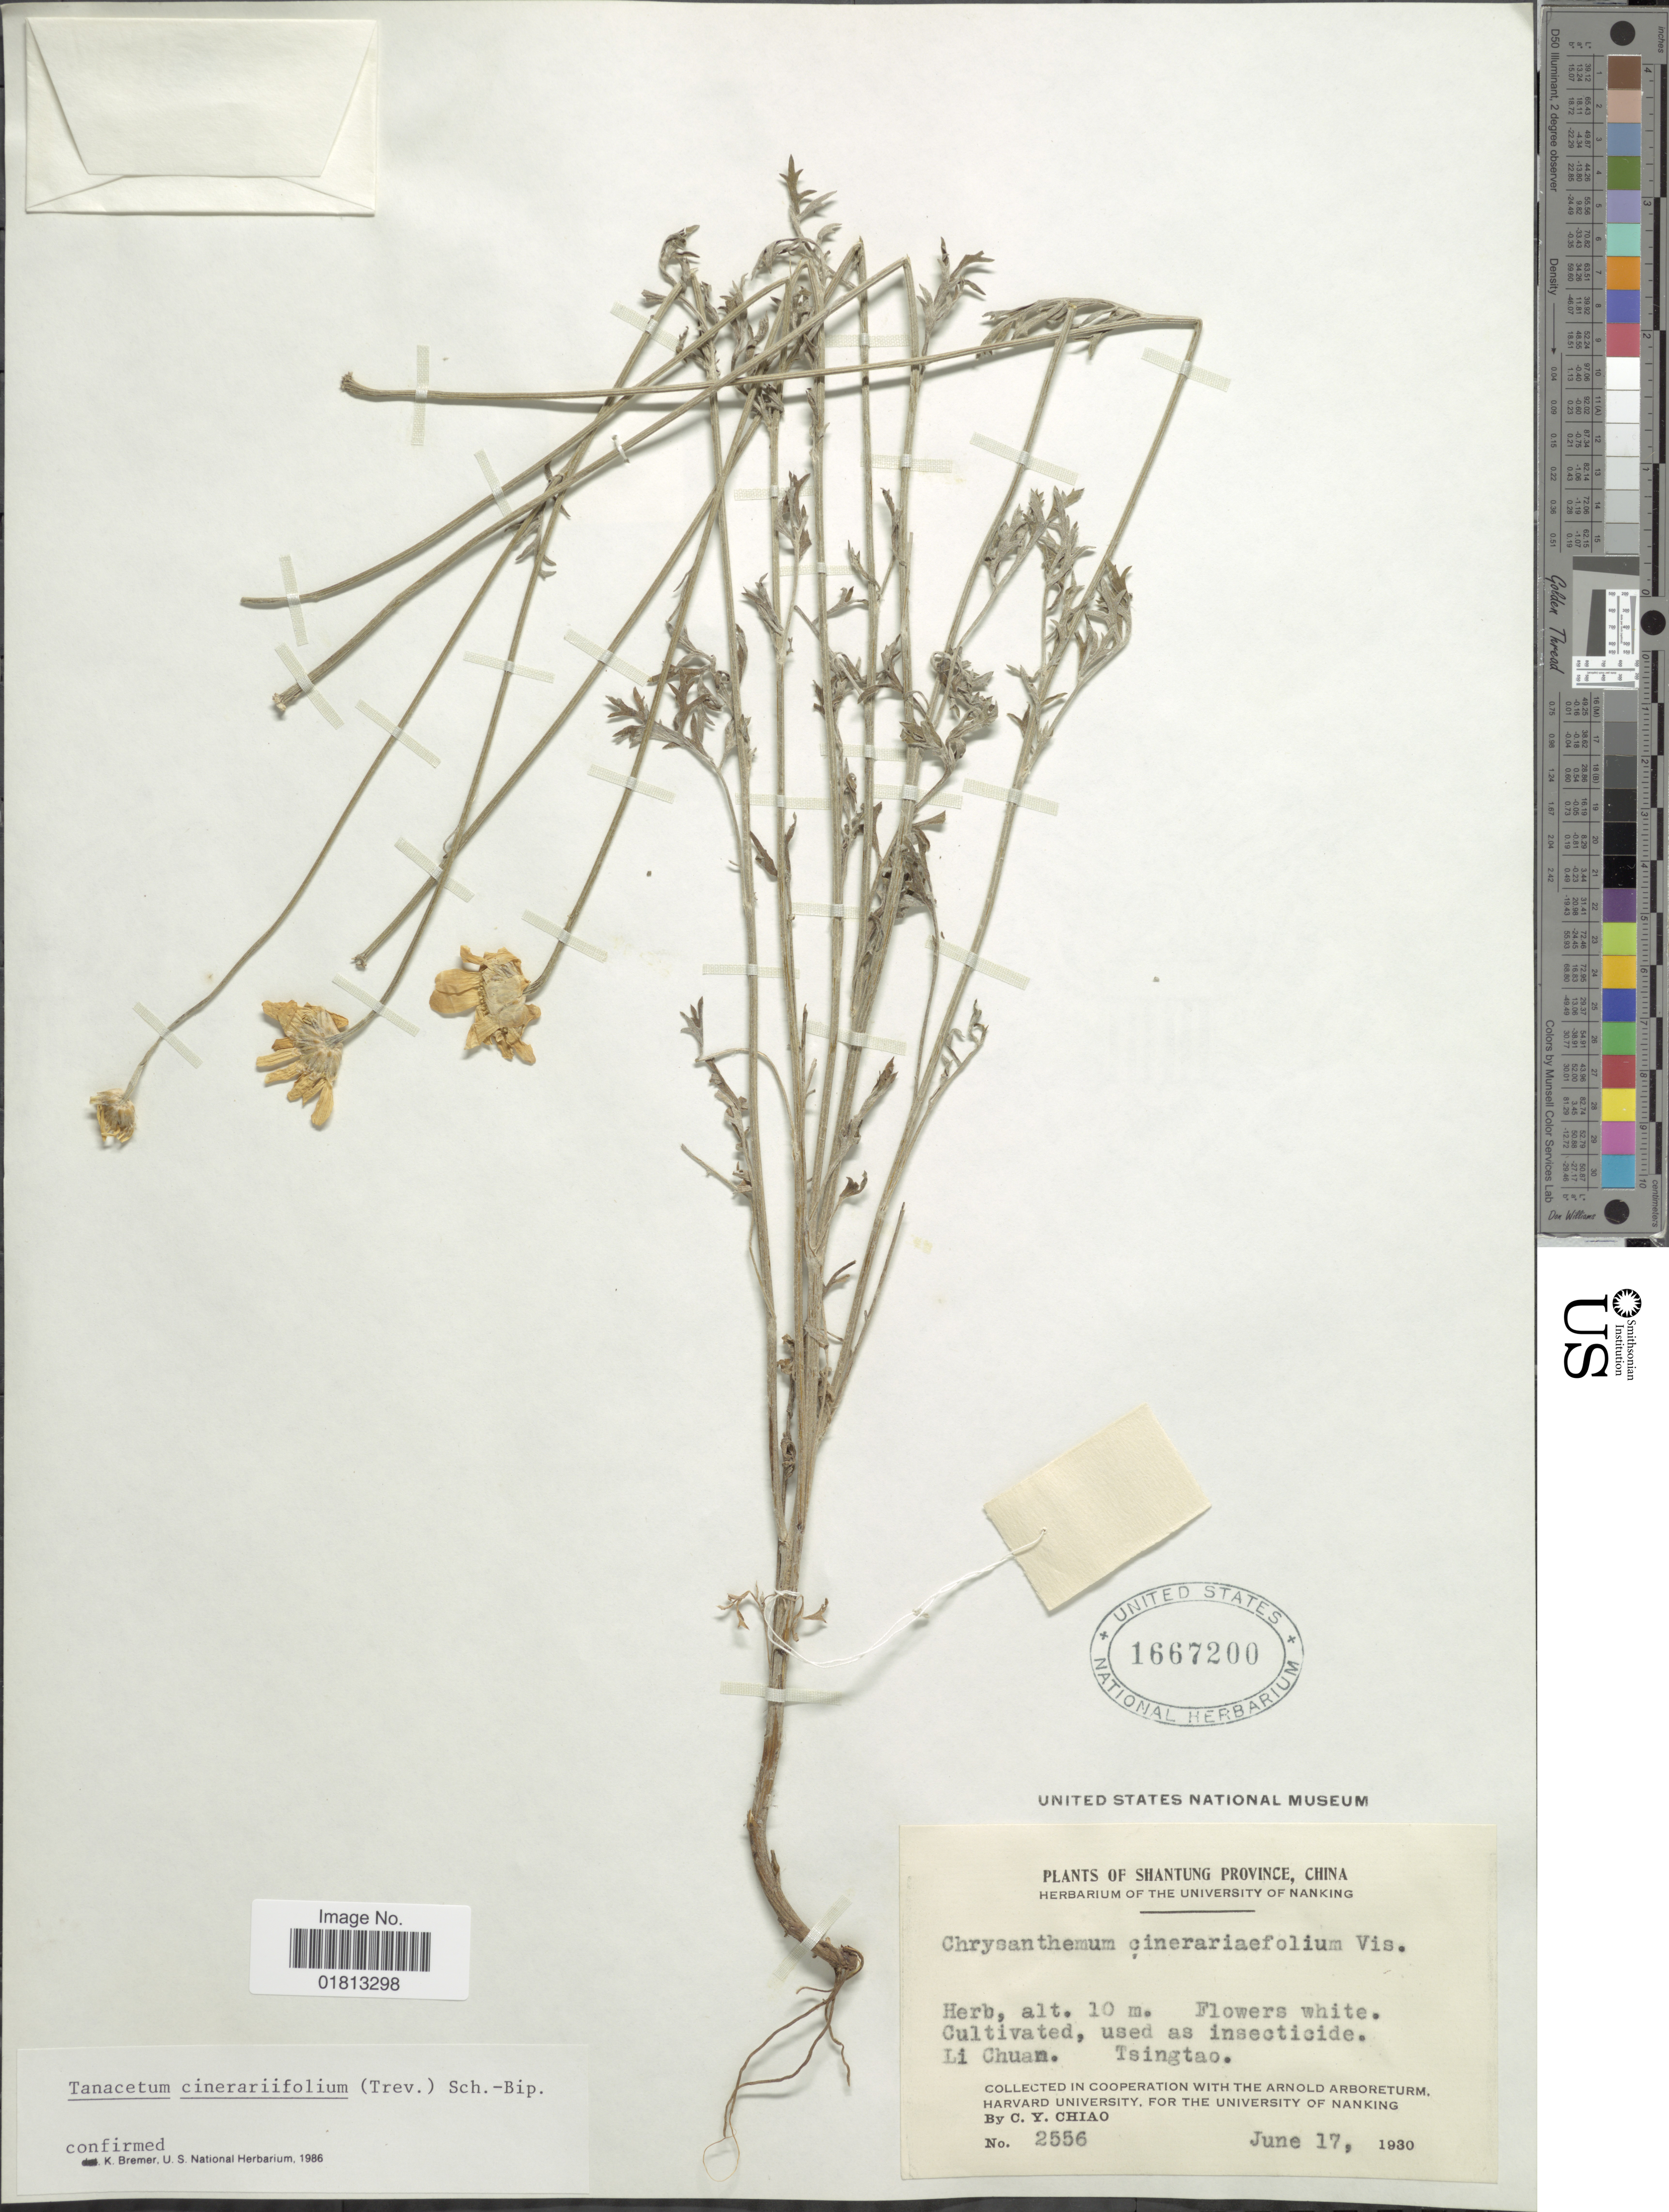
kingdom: Plantae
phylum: Tracheophyta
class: Magnoliopsida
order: Asterales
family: Asteraceae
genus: Tanacetum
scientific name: Tanacetum cinerariifolium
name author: (Trevis.) Schult.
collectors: C. Y. Chiao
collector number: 2556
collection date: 1830-06-17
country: China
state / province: Shandong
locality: Shantung Province, China, Li Chuan, Tsingtao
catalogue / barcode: US 1667200